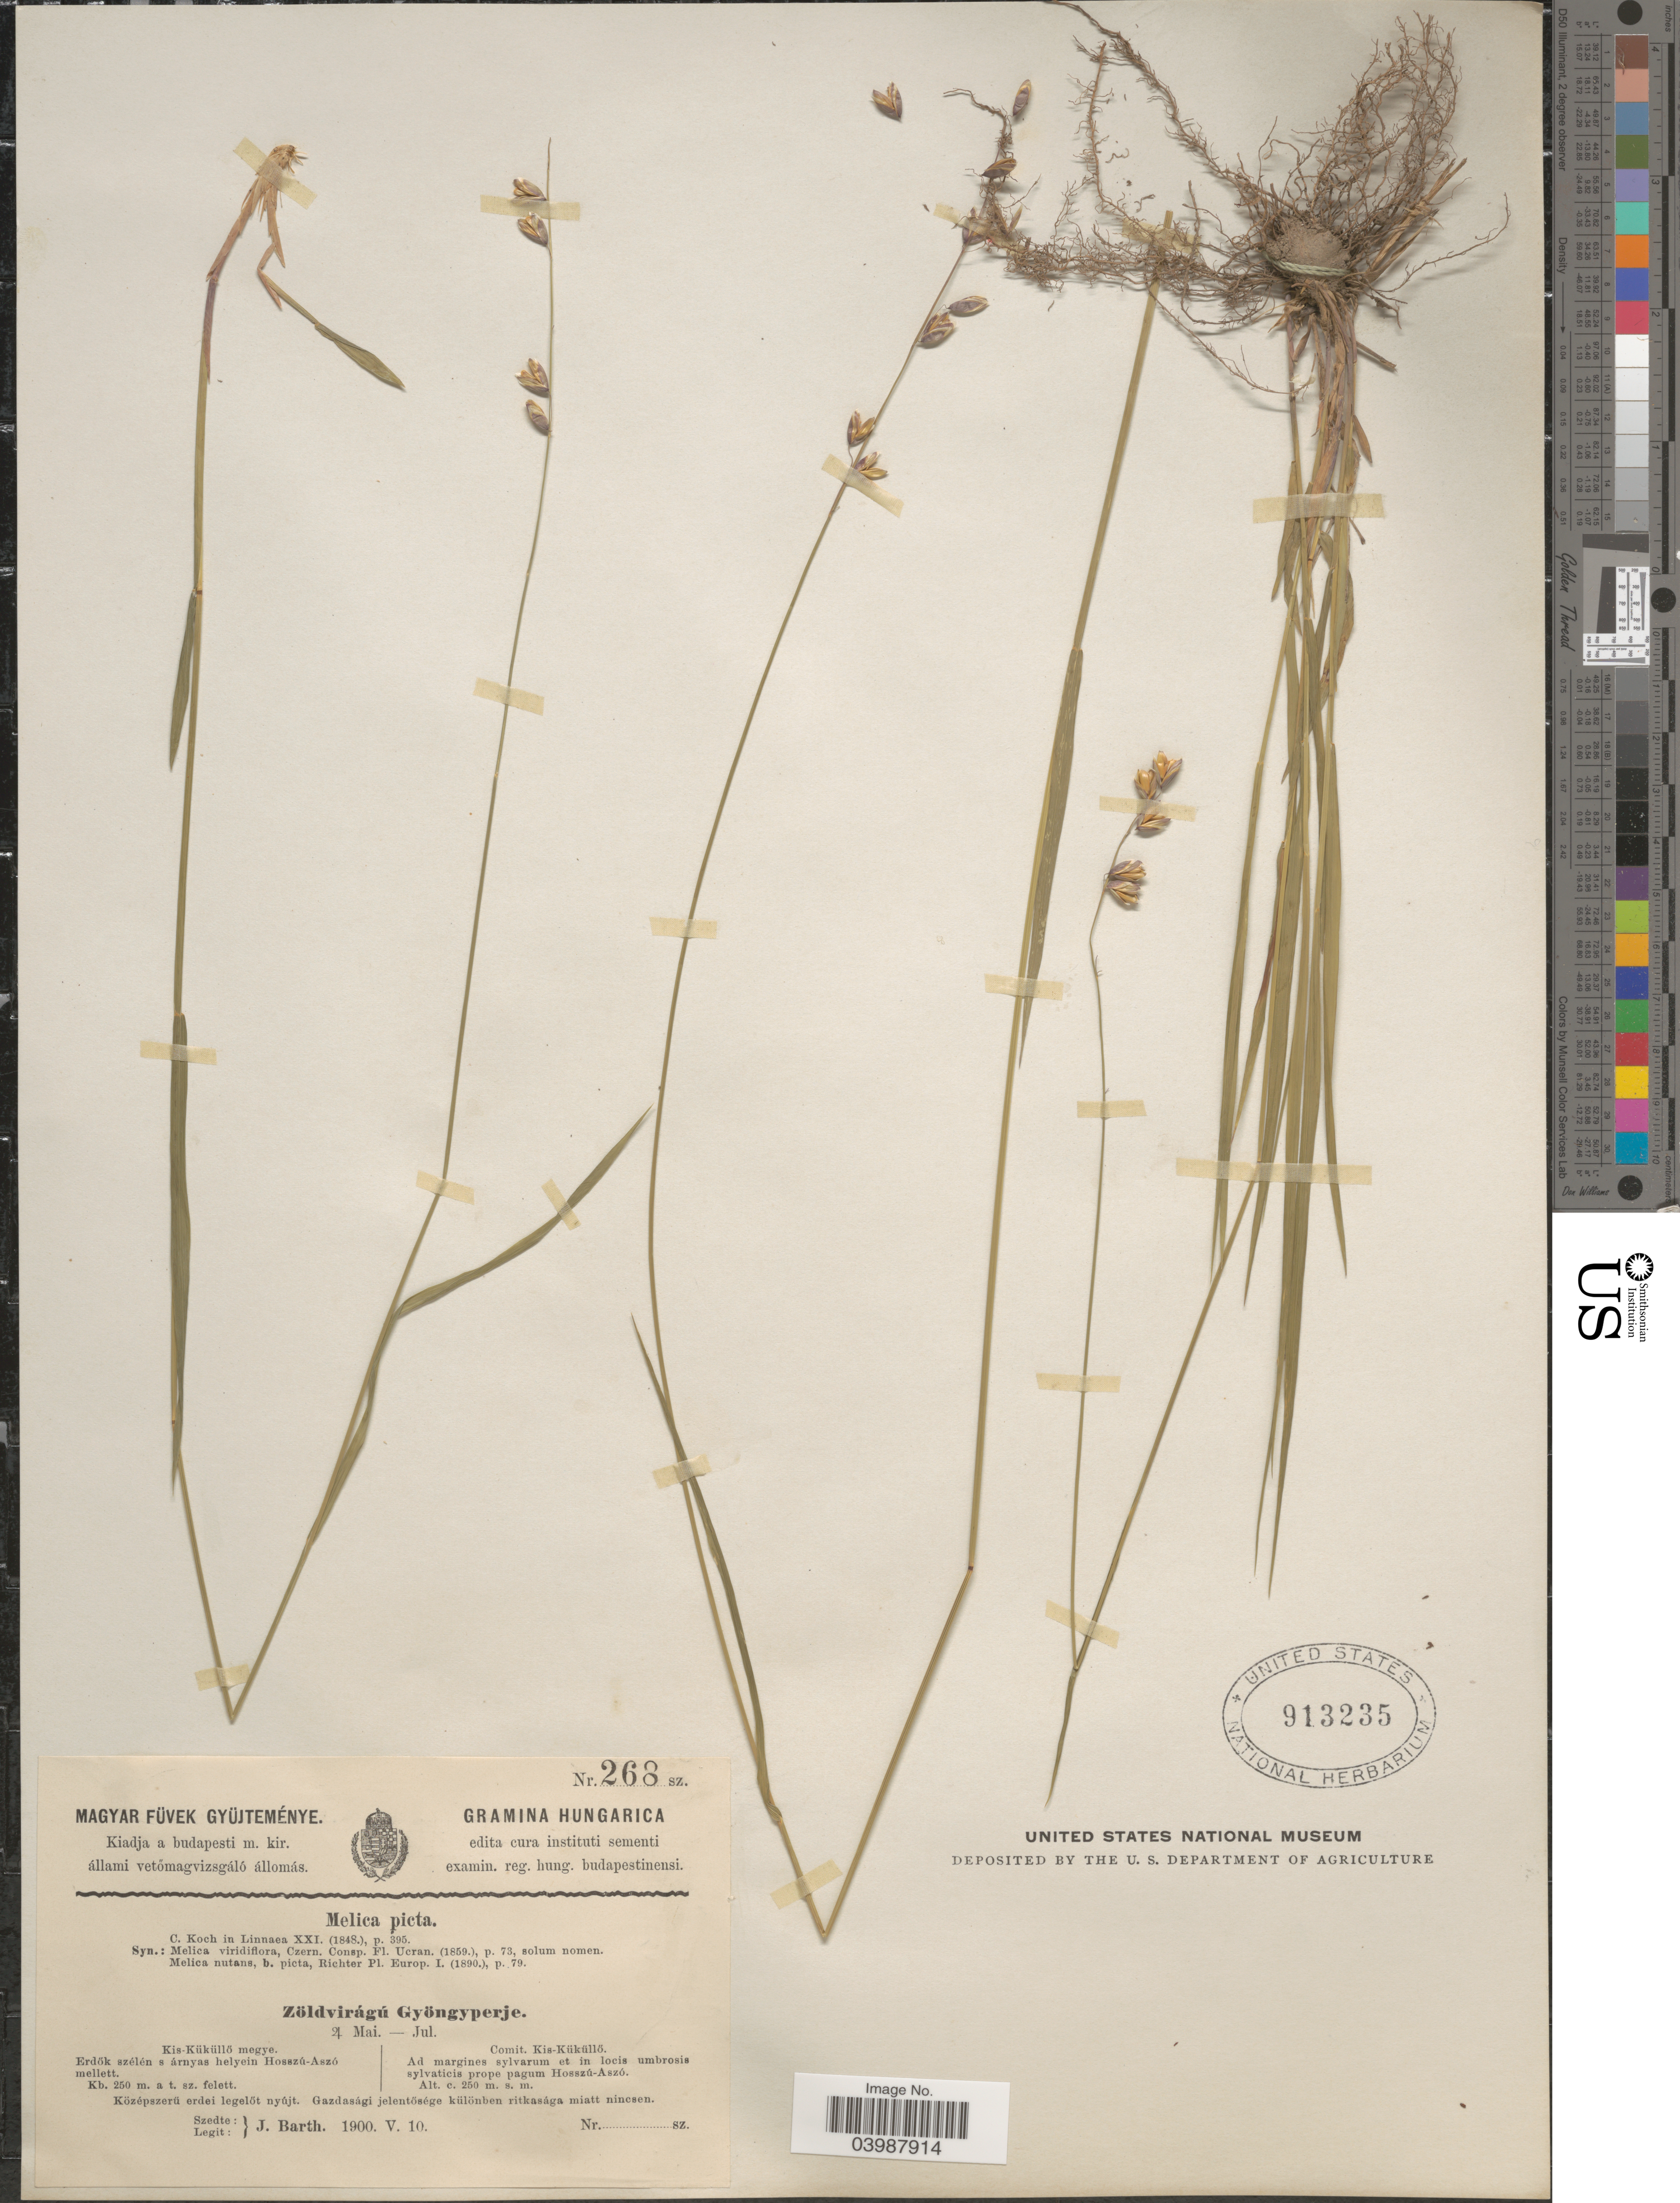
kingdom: Plantae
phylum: Tracheophyta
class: Liliopsida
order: Poales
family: Poaceae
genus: Melica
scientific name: Melica picta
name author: K. Koch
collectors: J. Barth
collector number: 268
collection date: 1900-05-10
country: Hungary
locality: Comit. Kis-Küküllö. Ad margines sylvarum et in locis umbrosis sylvaticis prope pagum Hosszú-Aszó.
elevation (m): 250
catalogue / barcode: US 913235